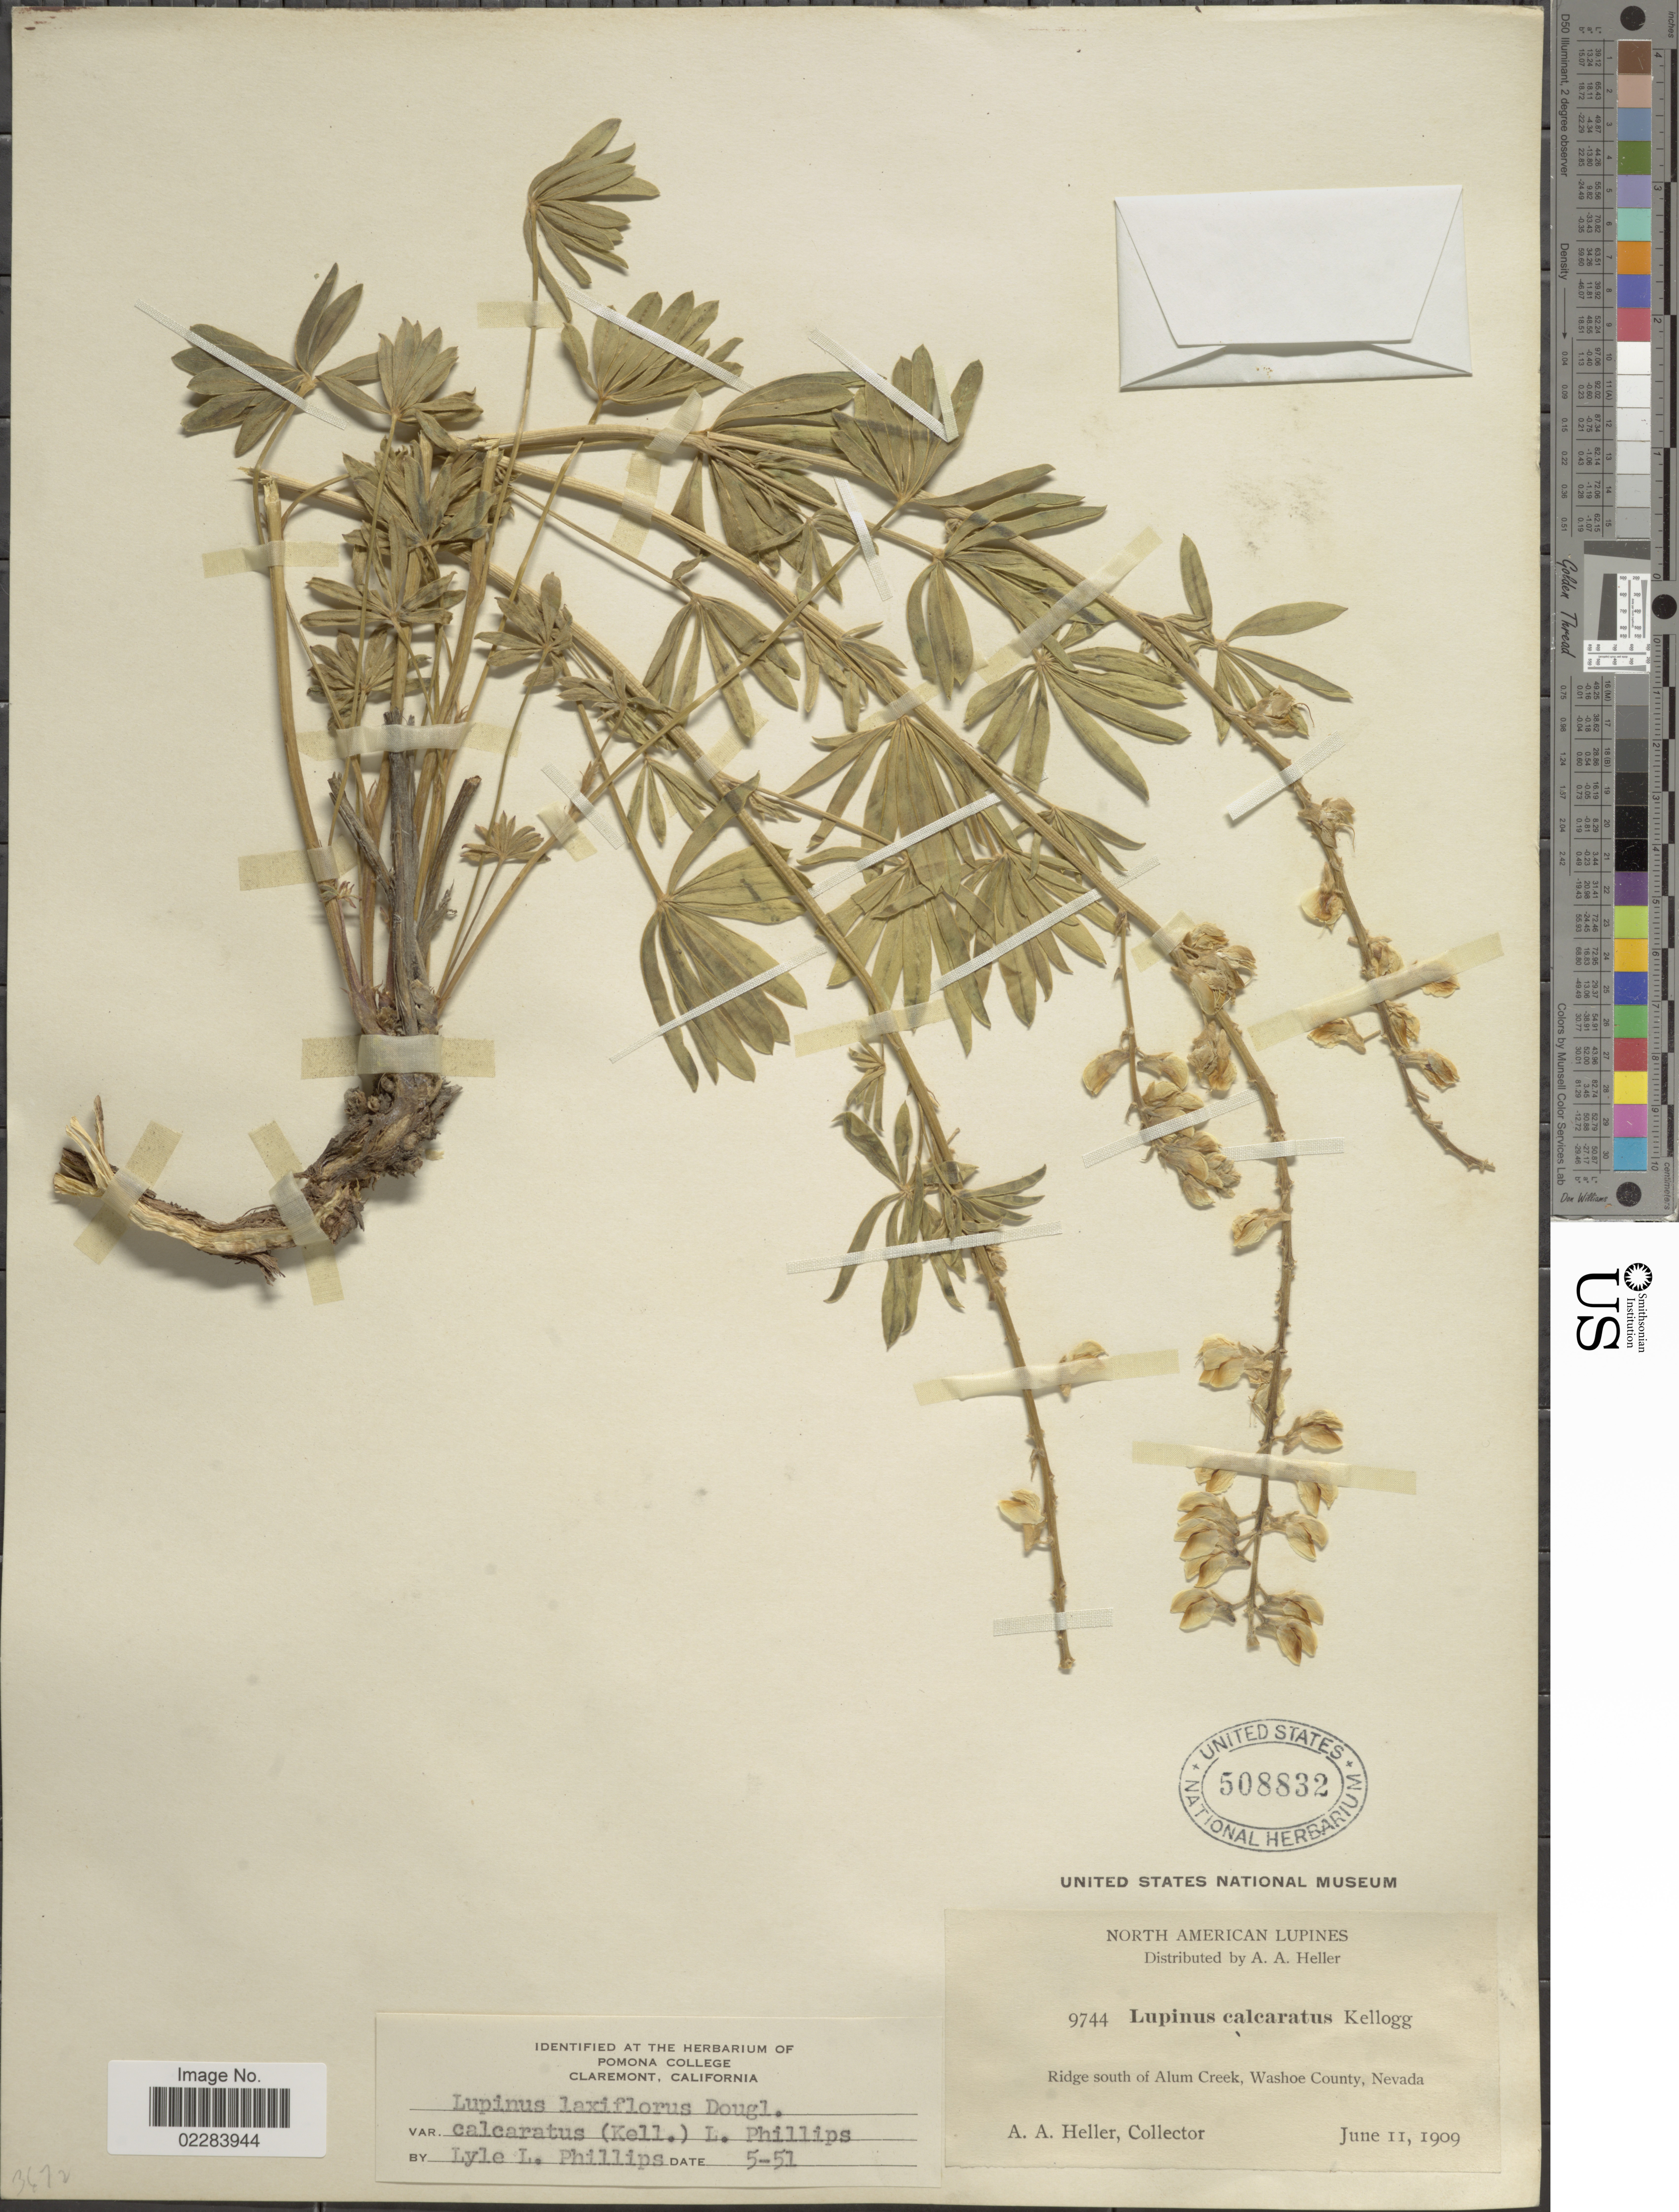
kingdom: Plantae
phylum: Tracheophyta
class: Magnoliopsida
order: Fabales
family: Fabaceae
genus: Lupinus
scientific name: Lupinus arbustus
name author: Lindl.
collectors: A. A. Heller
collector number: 9744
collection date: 1909-06-11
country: United States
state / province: Nevada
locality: Ridge south of Alum Creek, Washoe County.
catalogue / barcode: US 508832